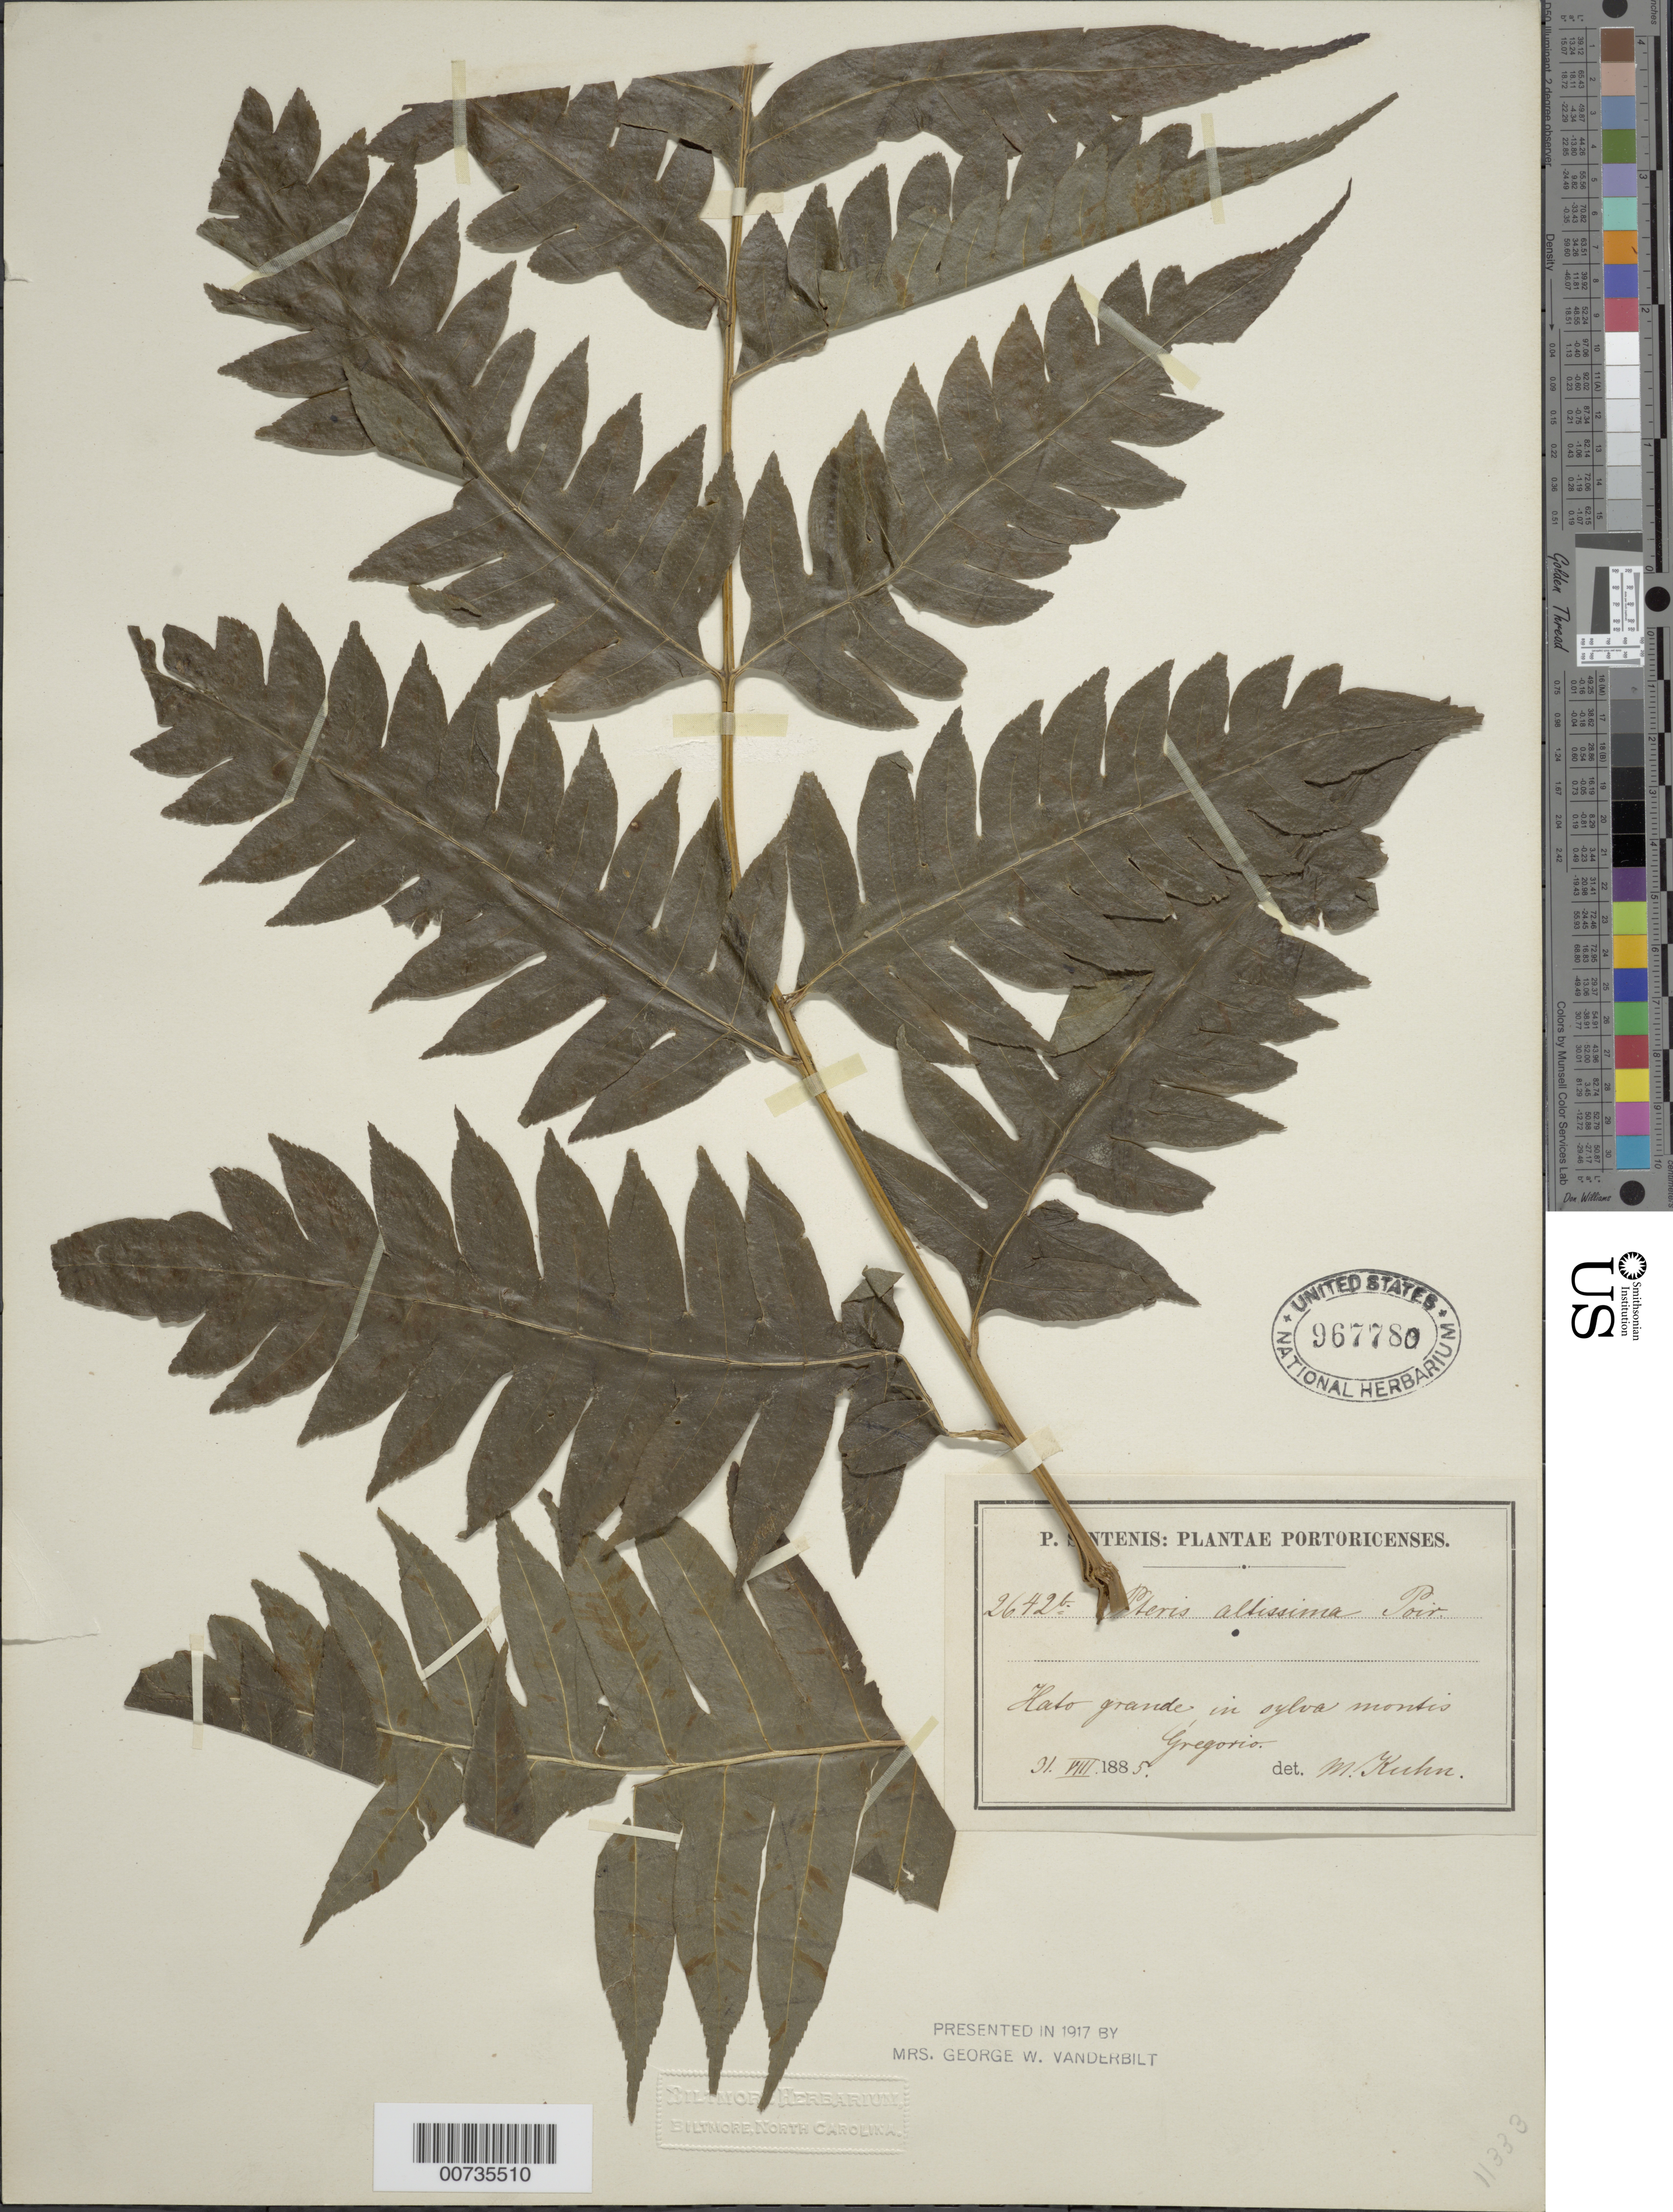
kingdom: Plantae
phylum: Tracheophyta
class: Polypodiopsida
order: Polypodiales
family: Pteridaceae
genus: Pteris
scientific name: Pteris altissima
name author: Poir.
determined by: Kuhn, D. M.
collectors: P. Sintenis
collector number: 2642b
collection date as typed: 31 Aug 1885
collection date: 1885-08-31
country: Puerto Rico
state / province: Río Grande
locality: Hato Grande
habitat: In sylva montis Gregorio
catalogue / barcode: US 967780